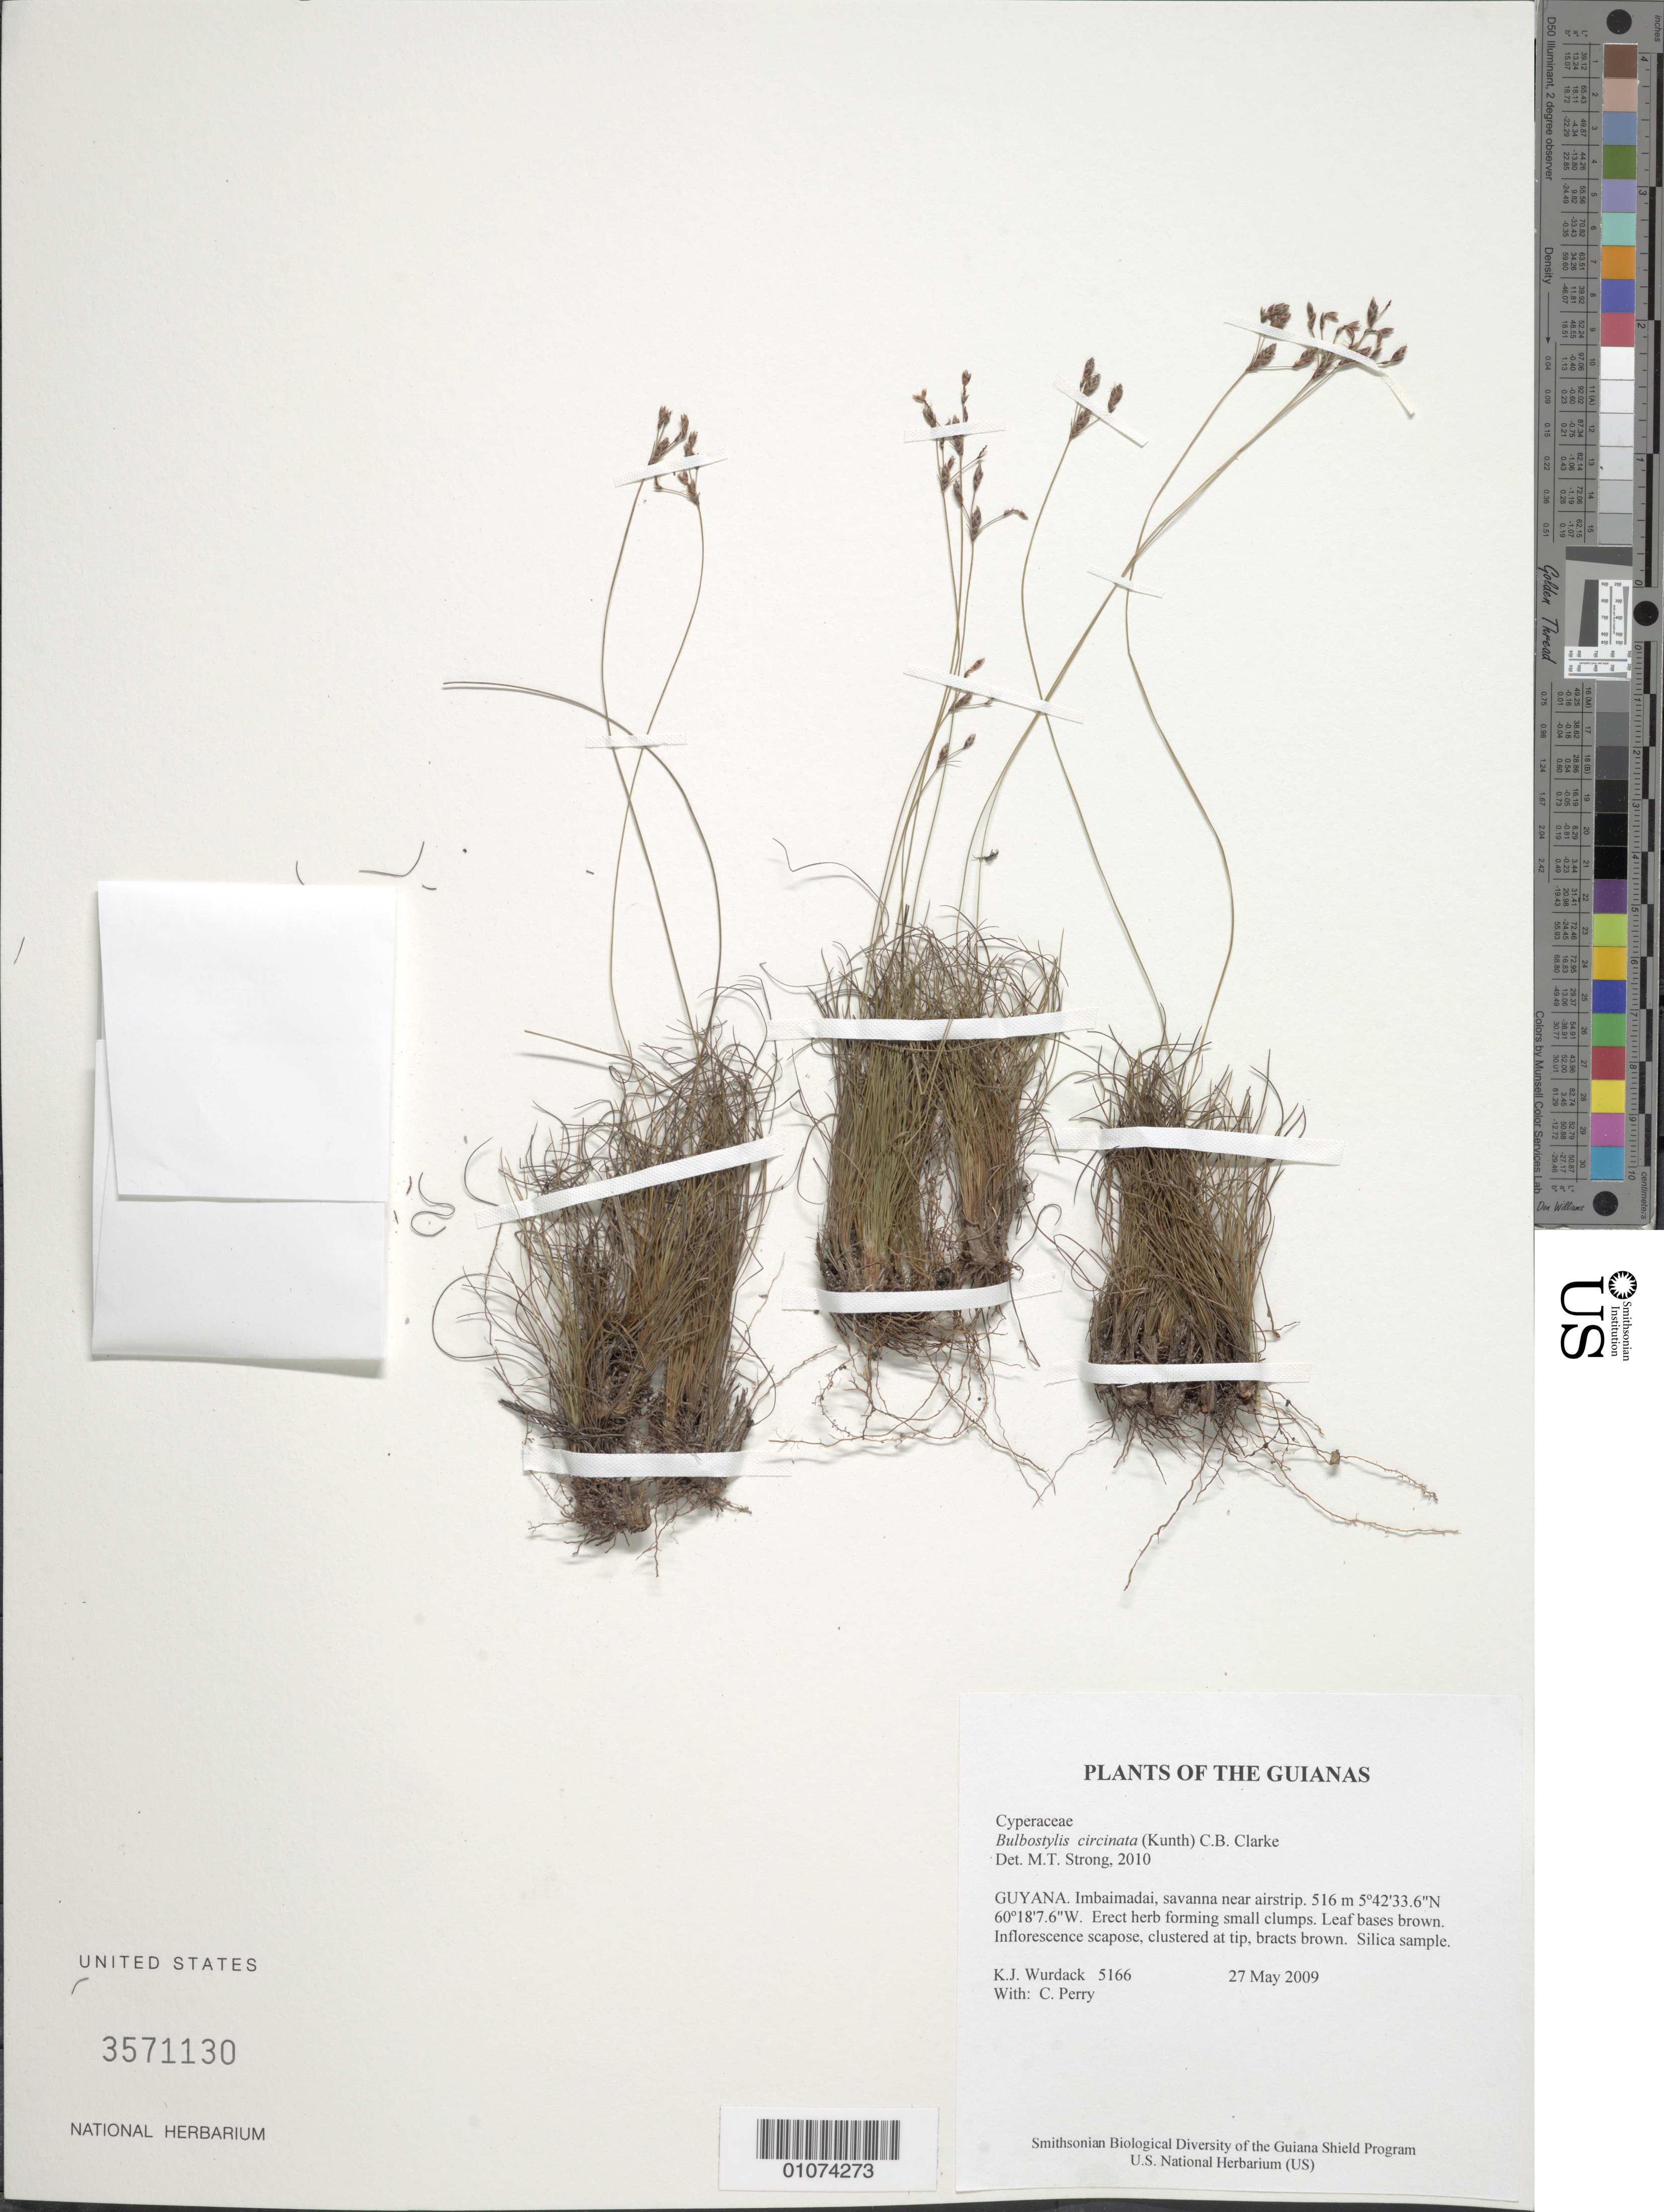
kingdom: Plantae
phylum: Tracheophyta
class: Liliopsida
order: Poales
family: Cyperaceae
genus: Bulbostylis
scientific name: Bulbostylis circinata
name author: (Kunth) C.B. Clarke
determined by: Strong, M. T., (US), Smithsonian Institution - National Museum of Natural History (UNITED STATES)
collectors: K. Wurdack & C. Perry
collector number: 5166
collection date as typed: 27 May 2009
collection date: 2009-05-27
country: Guyana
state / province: Cuyuni-Mazaruni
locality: Imbaimadai, savanna near airstrip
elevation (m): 516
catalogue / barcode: US 3571130